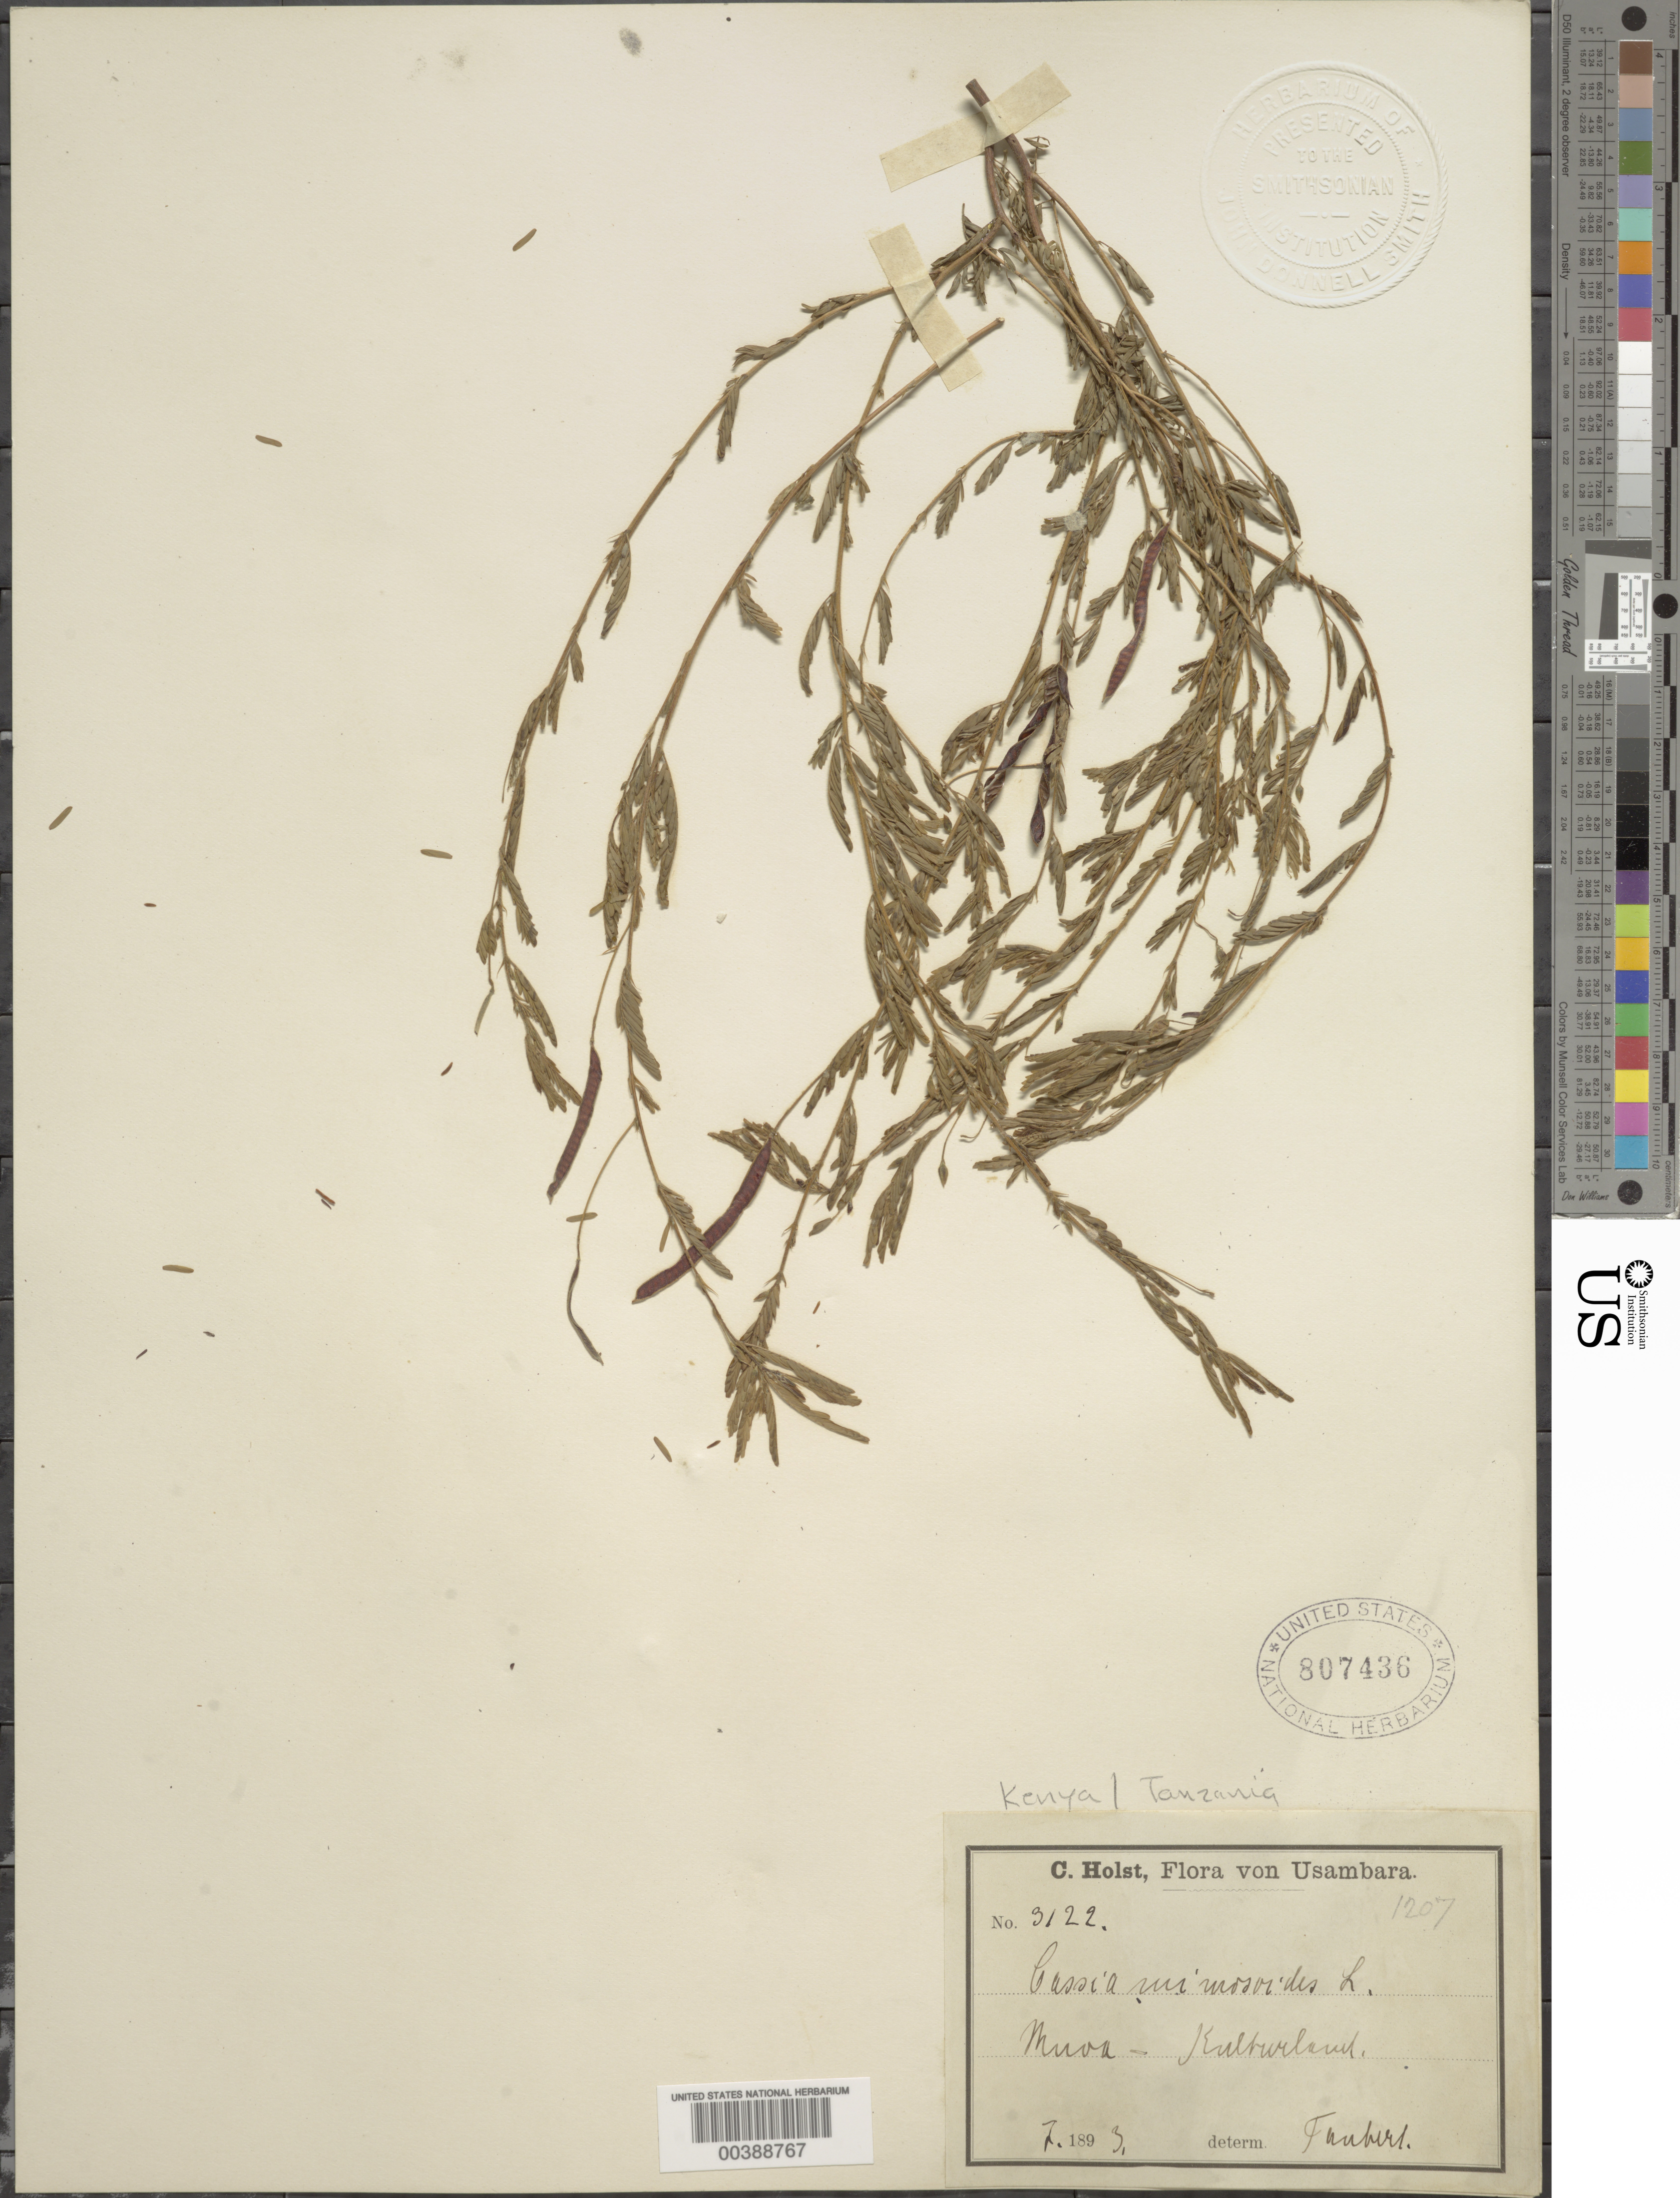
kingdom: Plantae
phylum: Tracheophyta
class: Magnoliopsida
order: Fabales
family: Fabaceae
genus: Chamaecrista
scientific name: Chamaecrista mimosoides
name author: (L.) Greene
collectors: C. H. Holst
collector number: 3122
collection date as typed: Feb 1893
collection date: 1893-02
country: Kenya / Tanzania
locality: Muva-kulturland. [country: kenya, eastern province? mozambique, nampula province?]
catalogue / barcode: US 807436